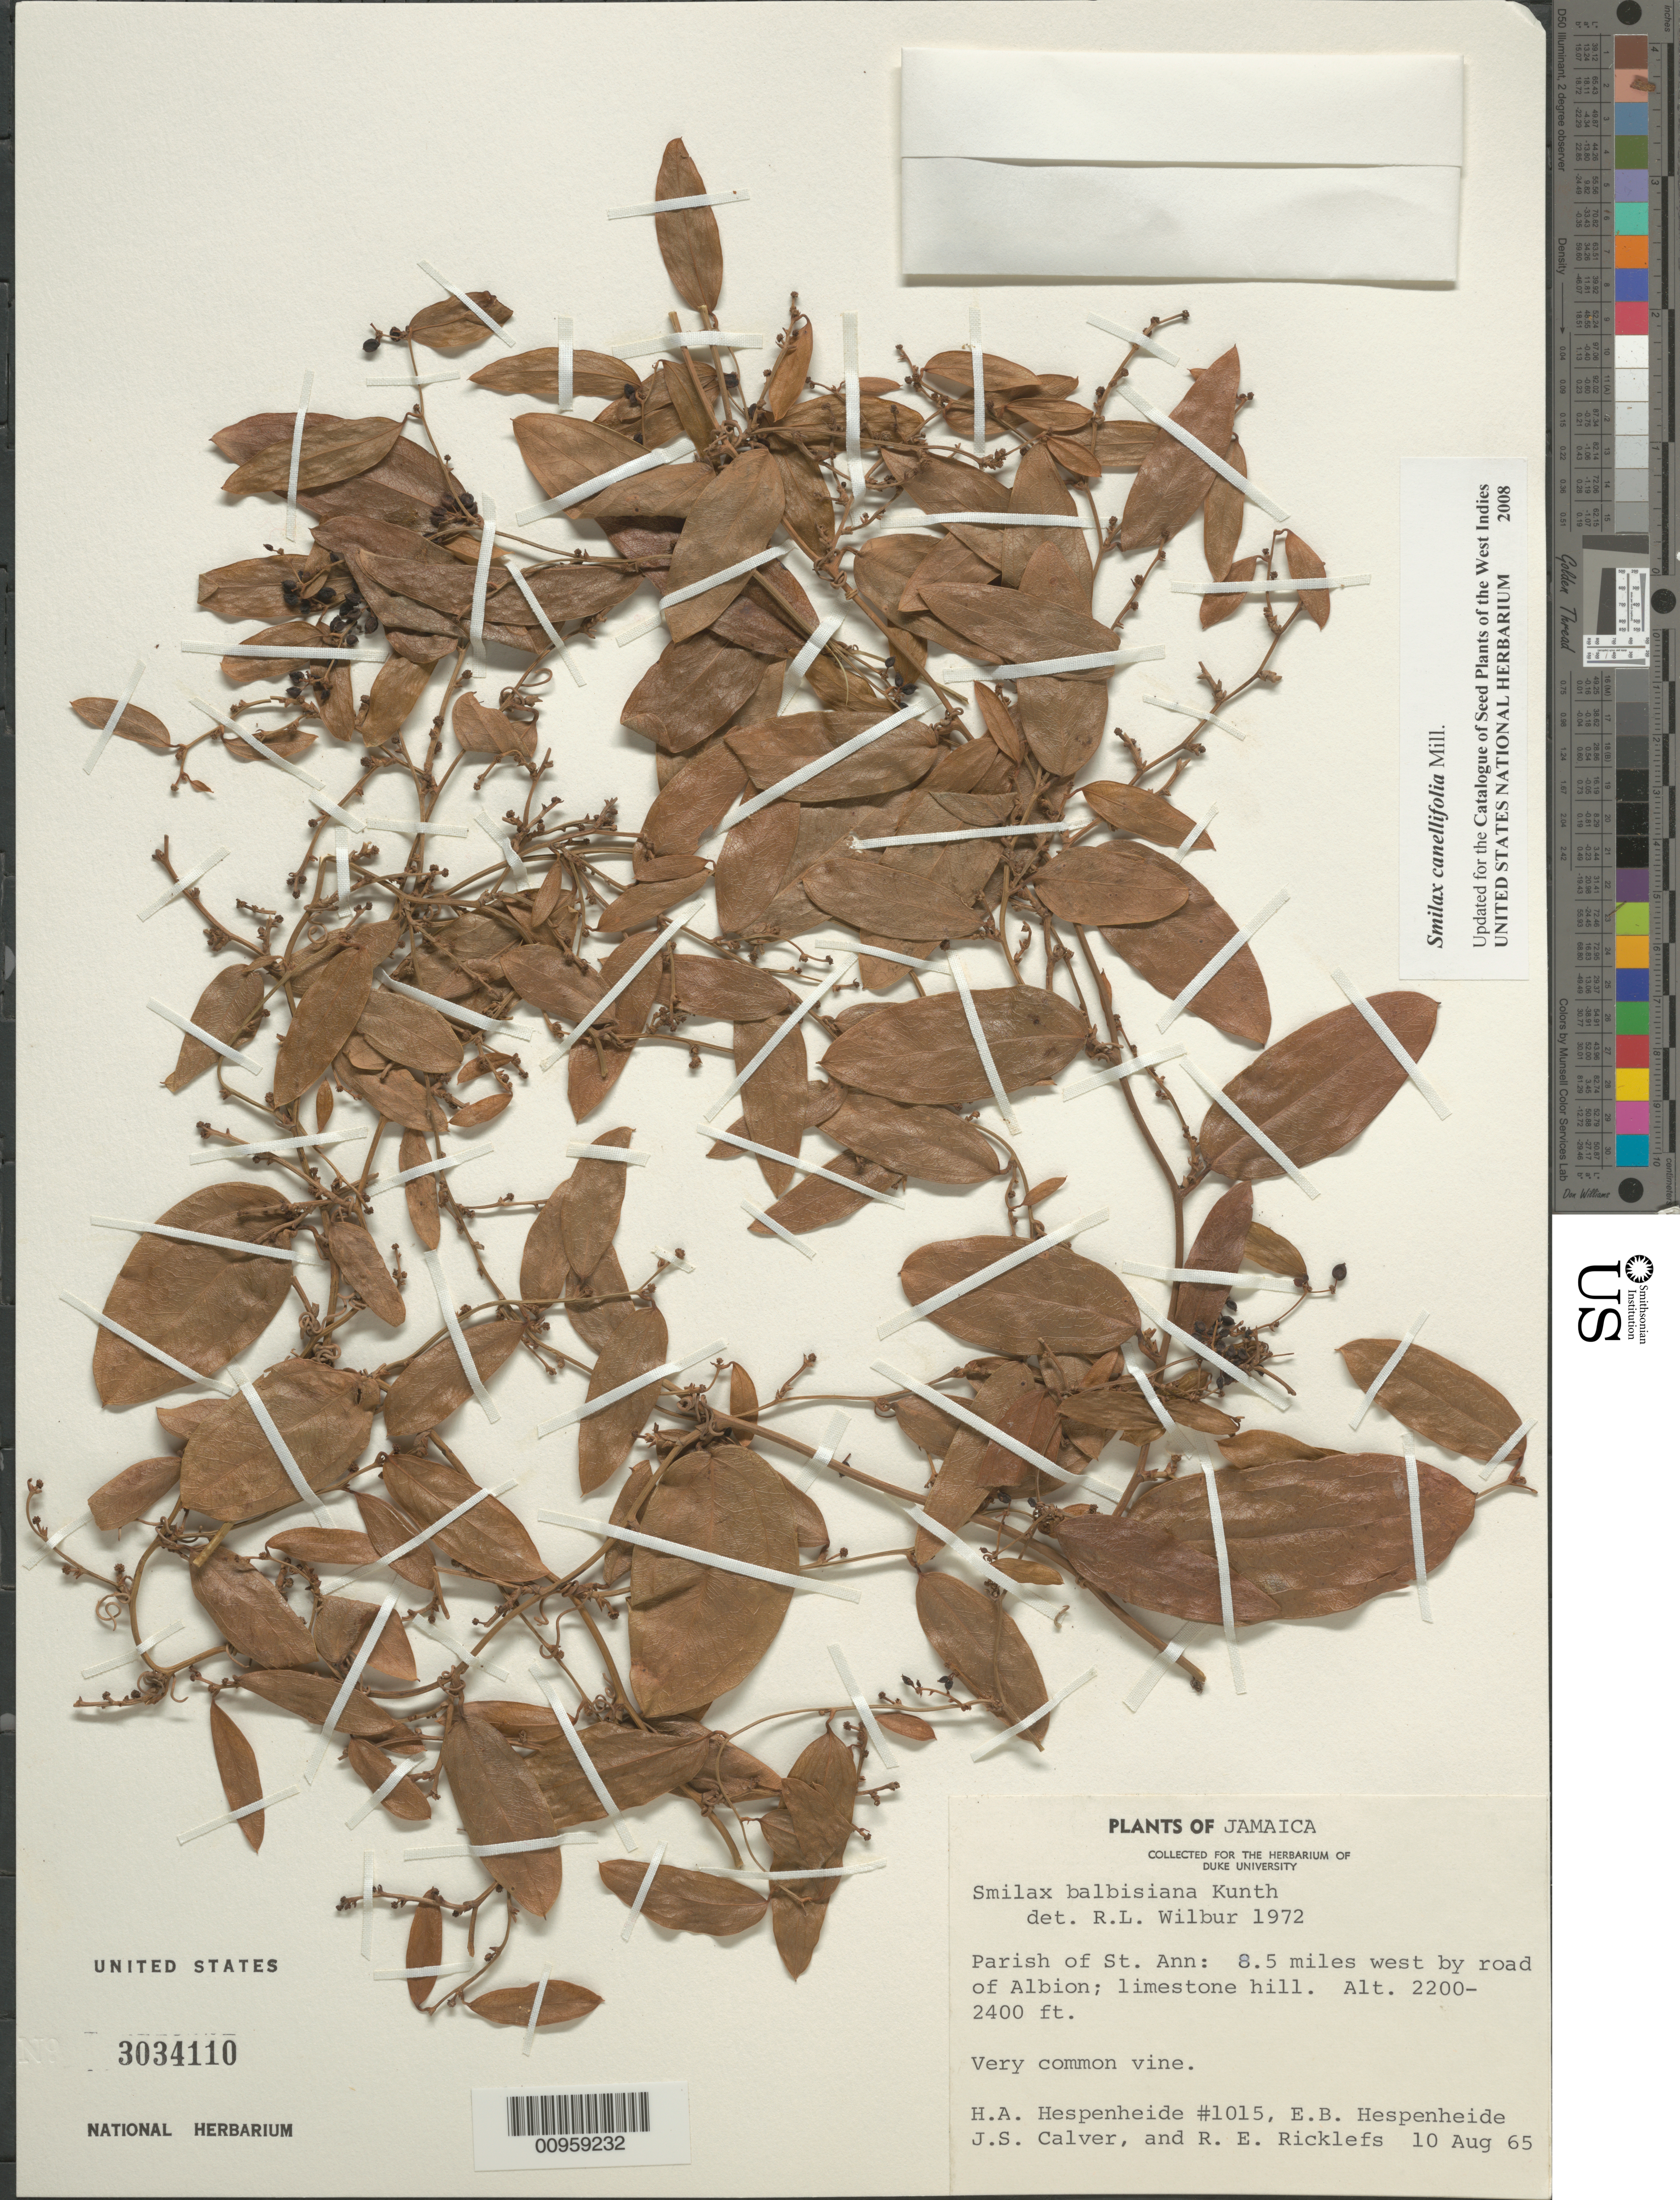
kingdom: Plantae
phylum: Tracheophyta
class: Liliopsida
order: Liliales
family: Smilacaceae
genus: Smilax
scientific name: Smilax canellifolia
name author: Mill.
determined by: Meyer, F. K.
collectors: H. A. Hespenheide, E. Hespenheide, J. Calver & R. Ricklefs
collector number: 1015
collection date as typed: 10 Aug 1965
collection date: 1965-08-10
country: Jamaica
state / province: Saint Ann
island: Jamaica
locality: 8.5 miles west by road of Albion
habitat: Limestone hill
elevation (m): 671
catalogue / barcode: US 3034110